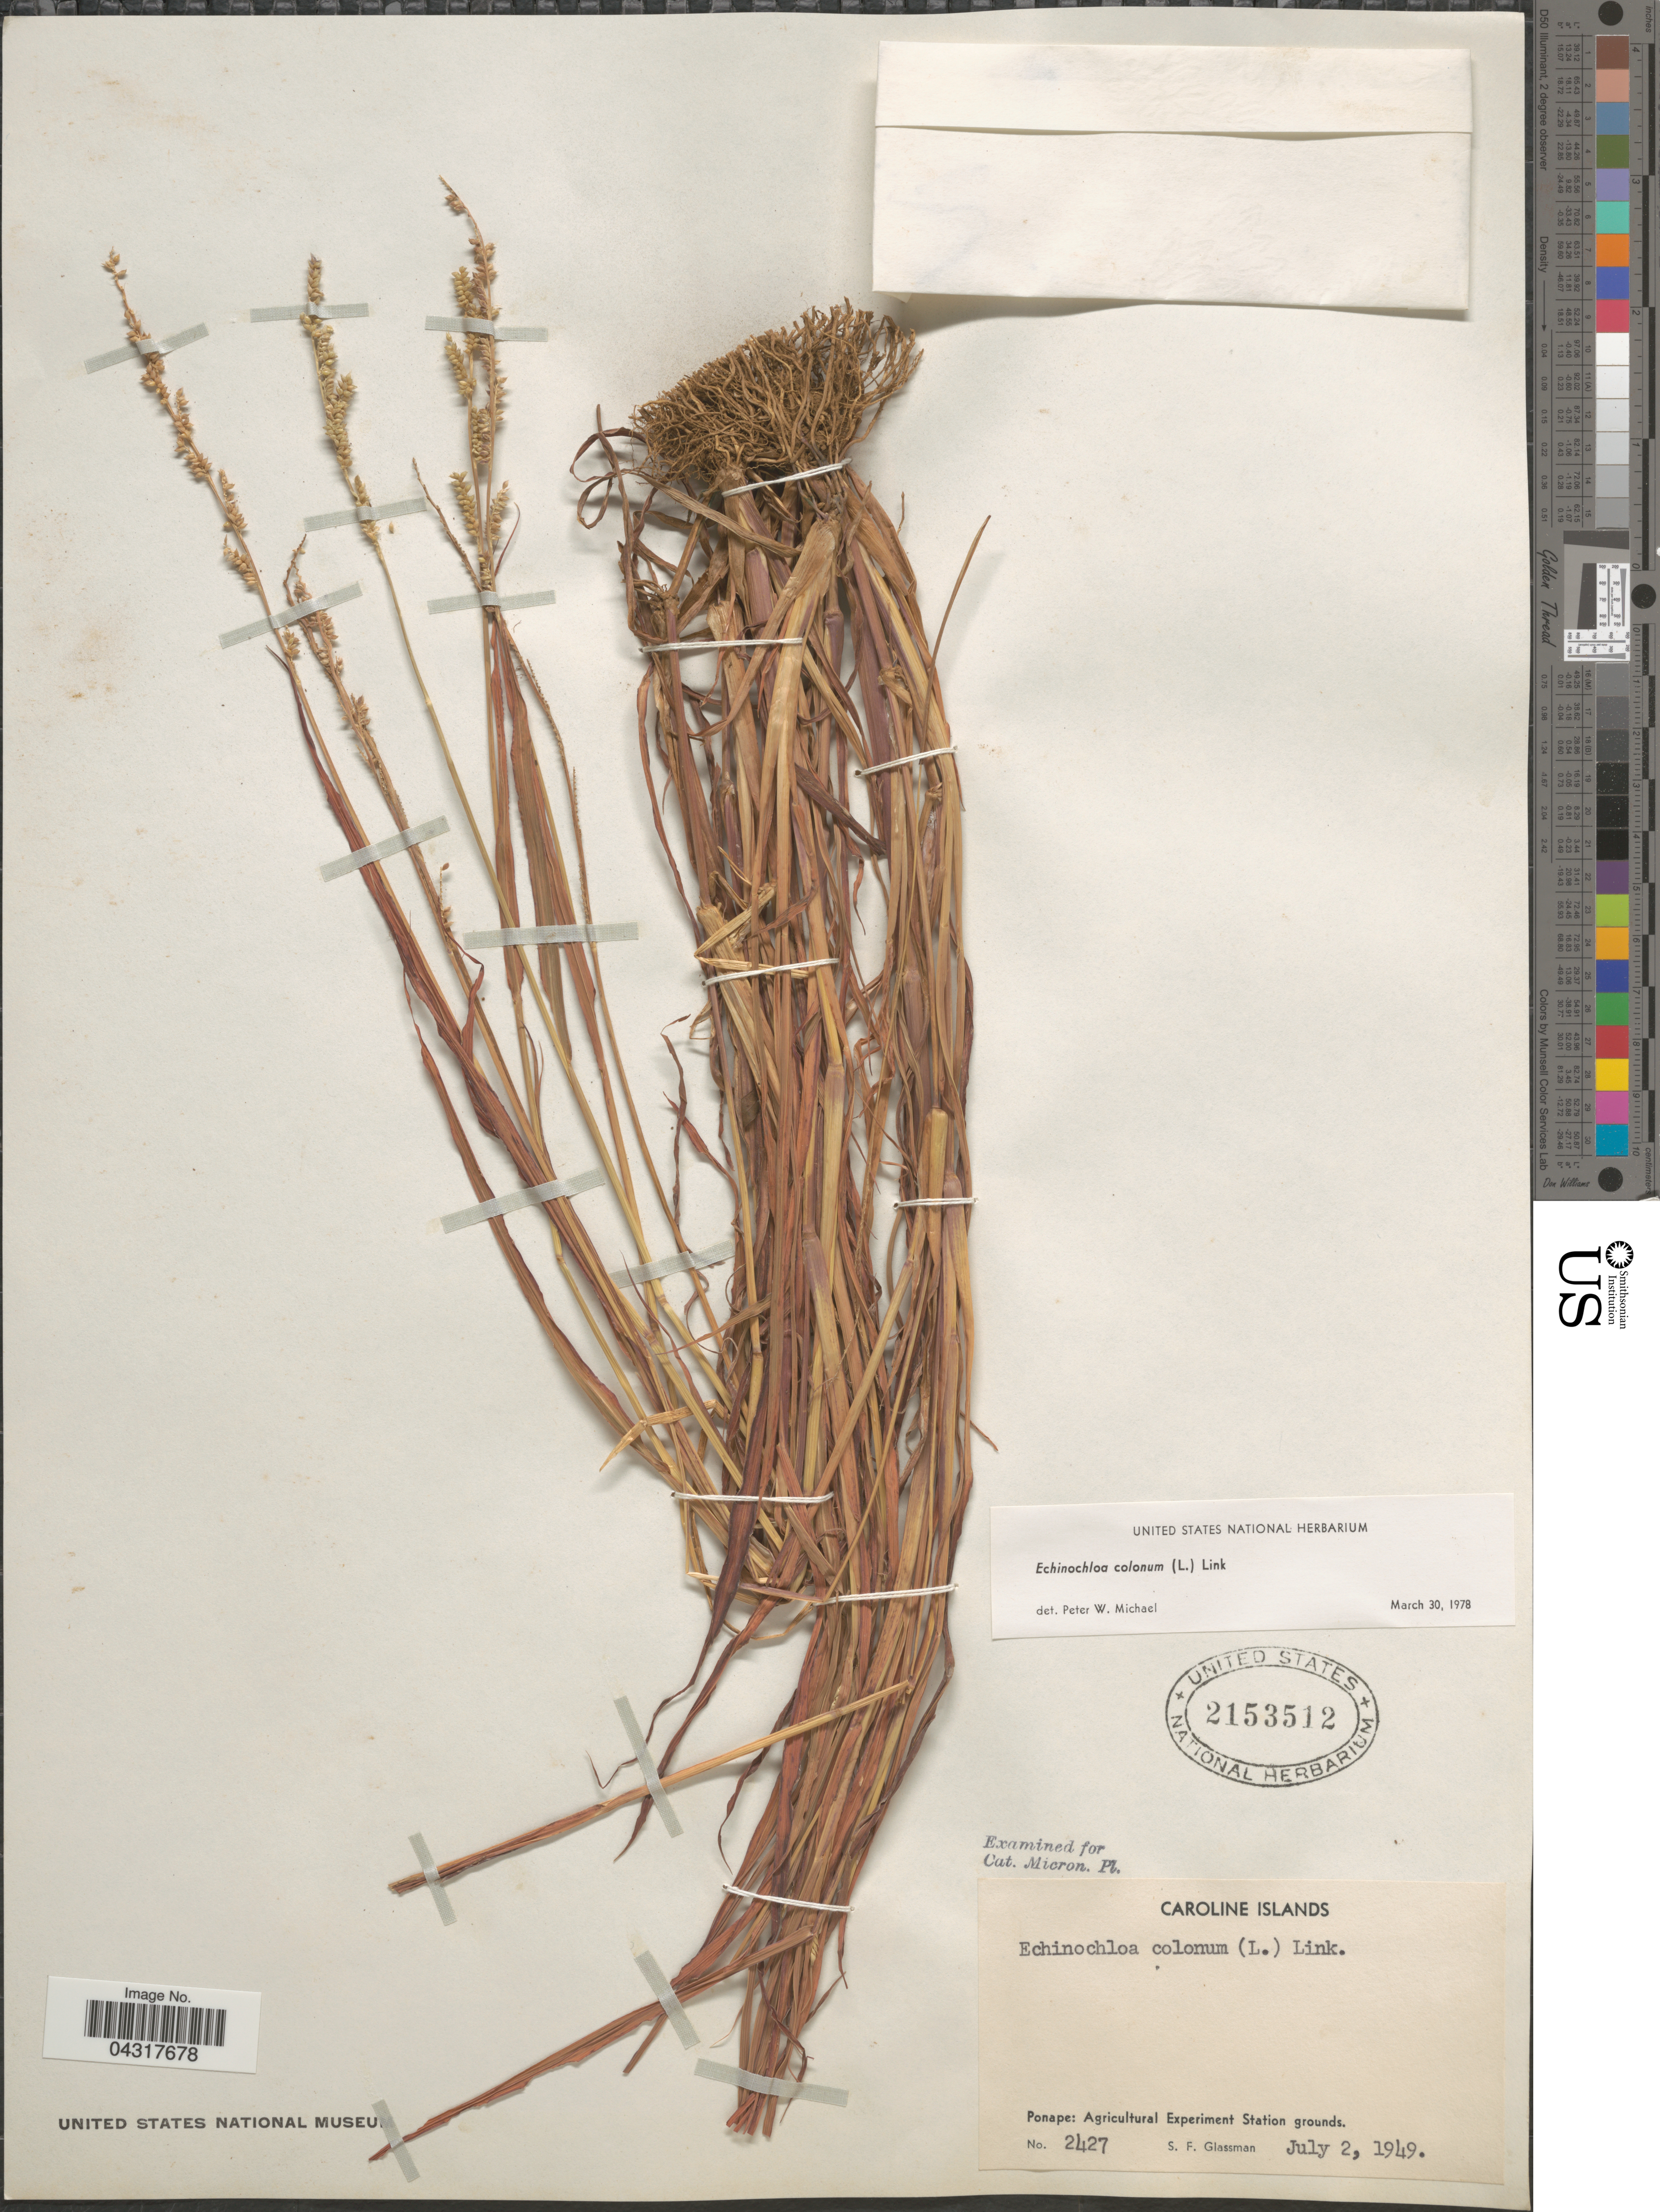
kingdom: Plantae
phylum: Tracheophyta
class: Liliopsida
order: Poales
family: Poaceae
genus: Echinochloa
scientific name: Echinochloa colona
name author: (L.) Link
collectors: S. F. Glassman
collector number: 2427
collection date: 1949-07-02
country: Micronesia, Federated States of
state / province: Pohnpei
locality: Caroline Islands. Ponape: Agricultural Experiment Station grounds.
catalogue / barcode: US 2153512